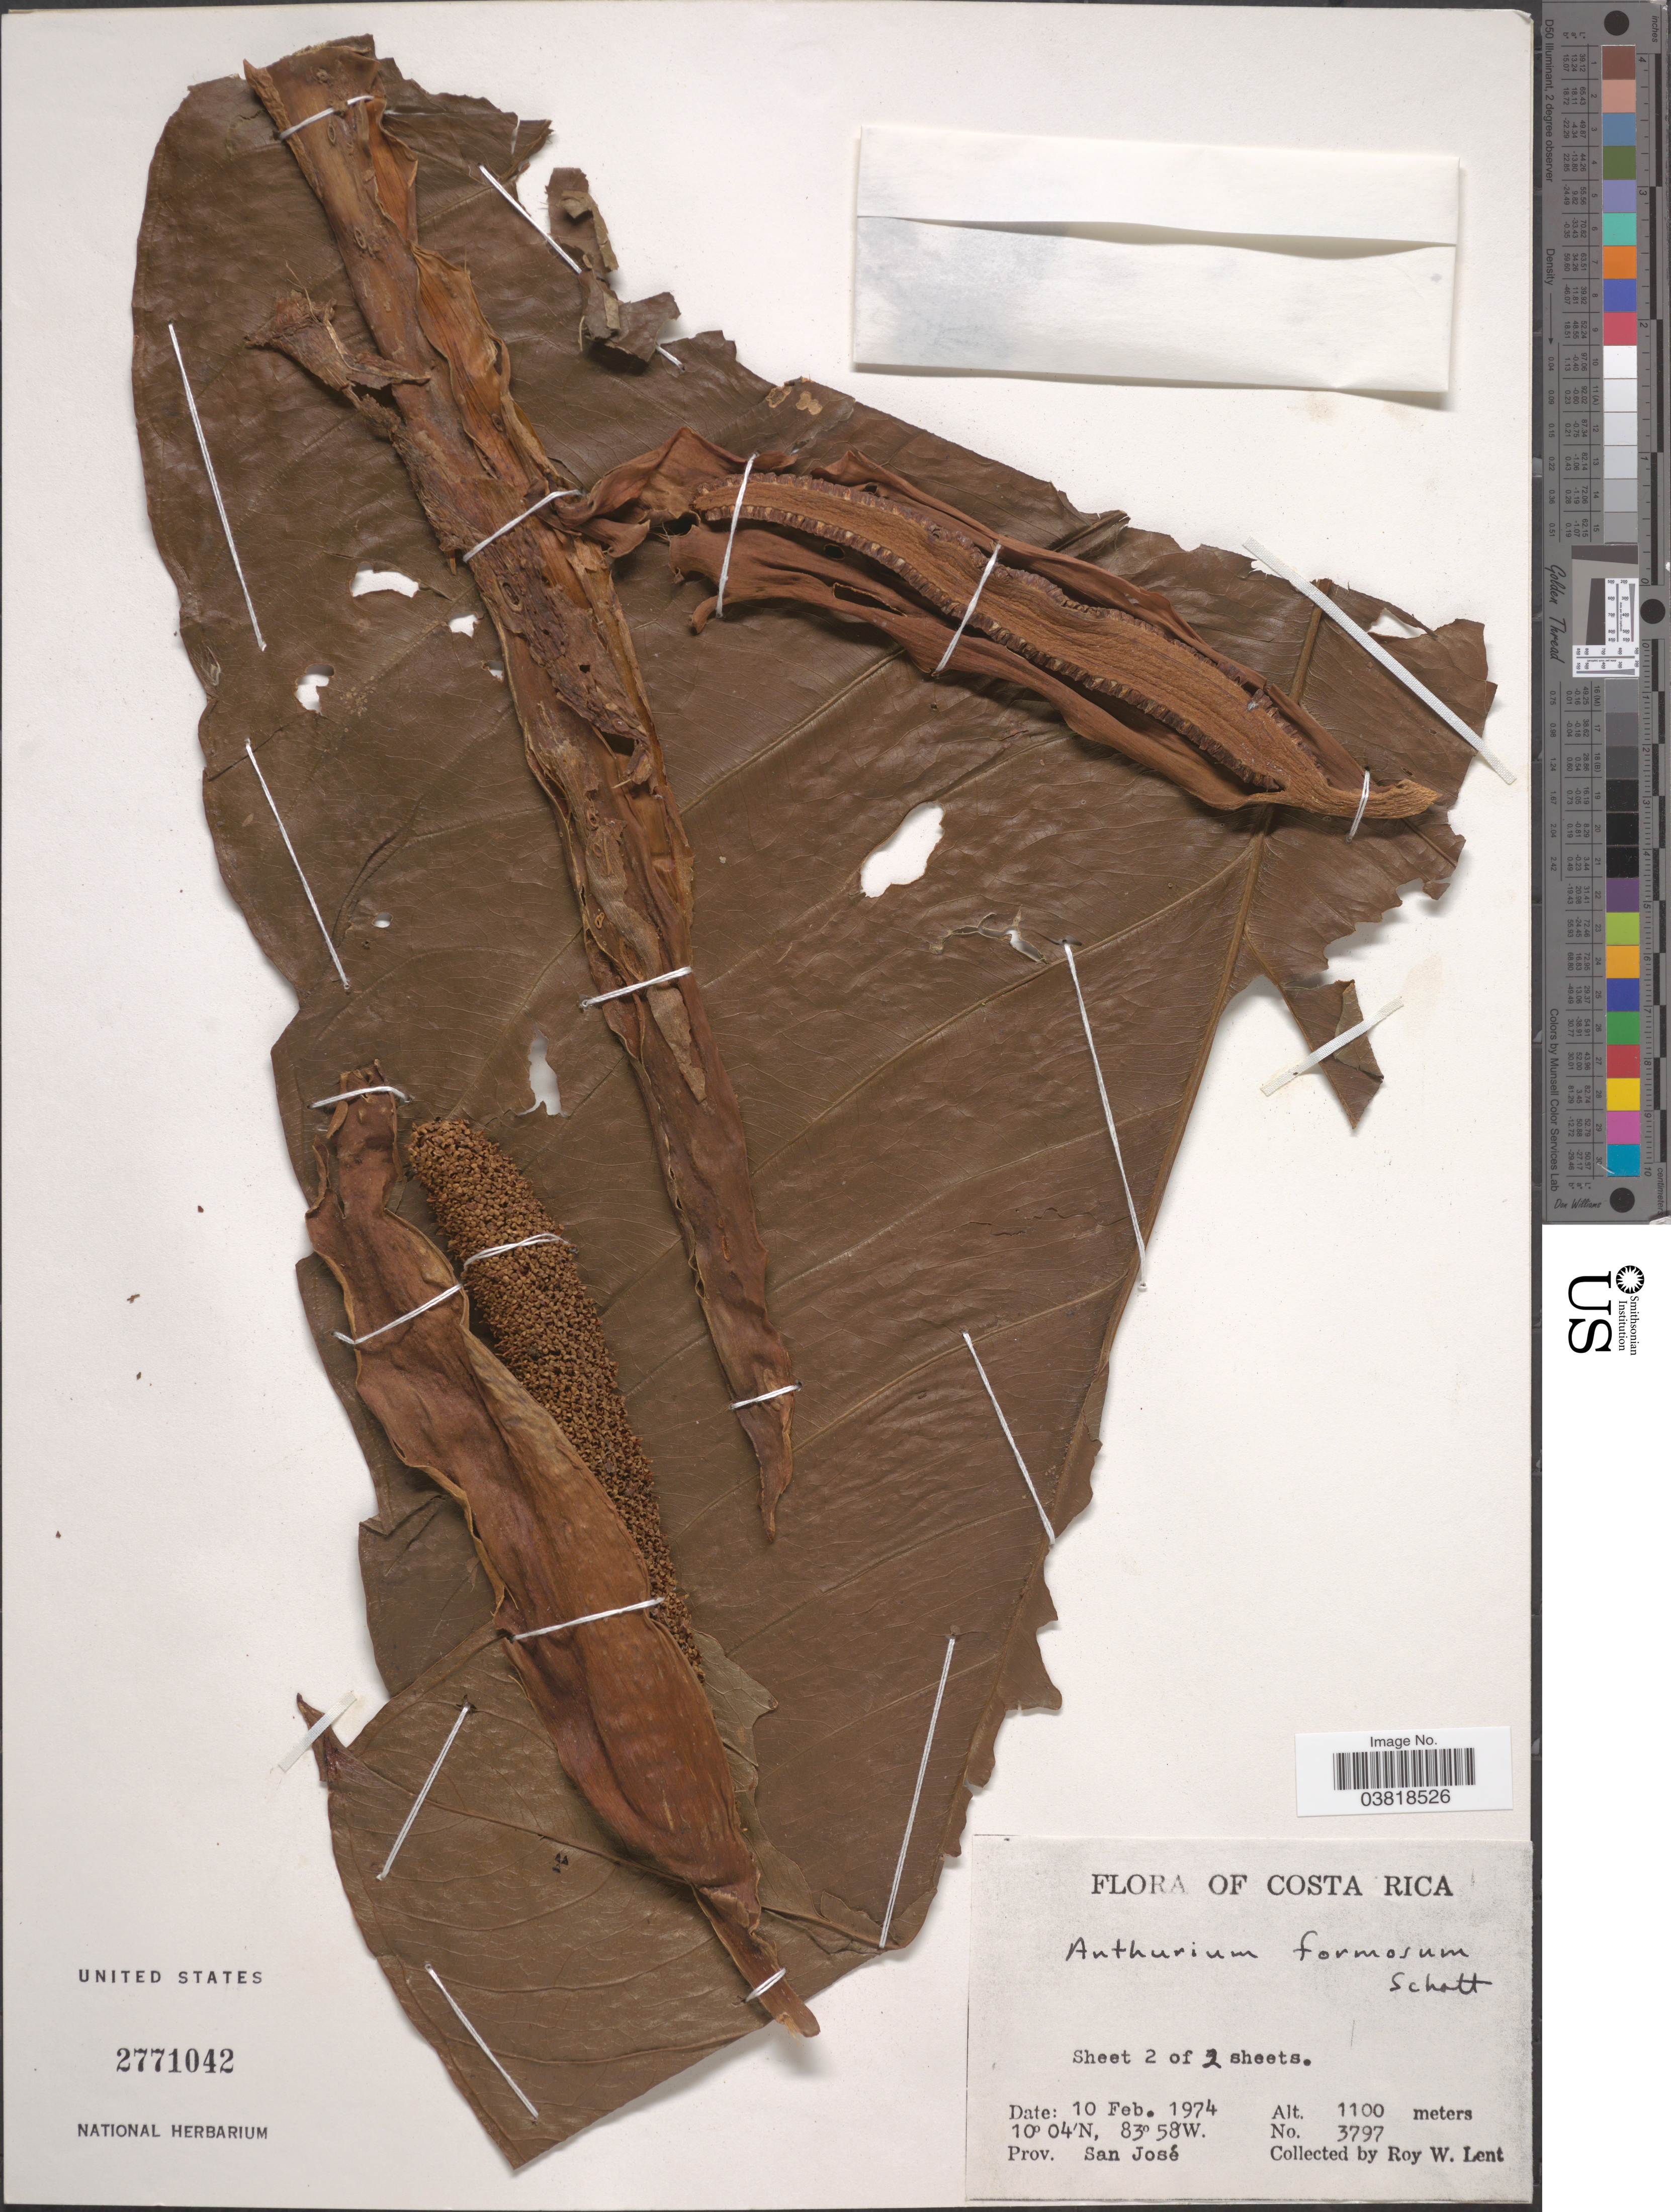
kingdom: Plantae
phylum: Tracheophyta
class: Liliopsida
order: Alismatales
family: Araceae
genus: Anthurium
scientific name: Anthurium formosum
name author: Schott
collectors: R. W. Lent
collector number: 3797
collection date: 1974-02-10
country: Costa Rica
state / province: San José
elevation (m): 1100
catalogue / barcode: US 2771042